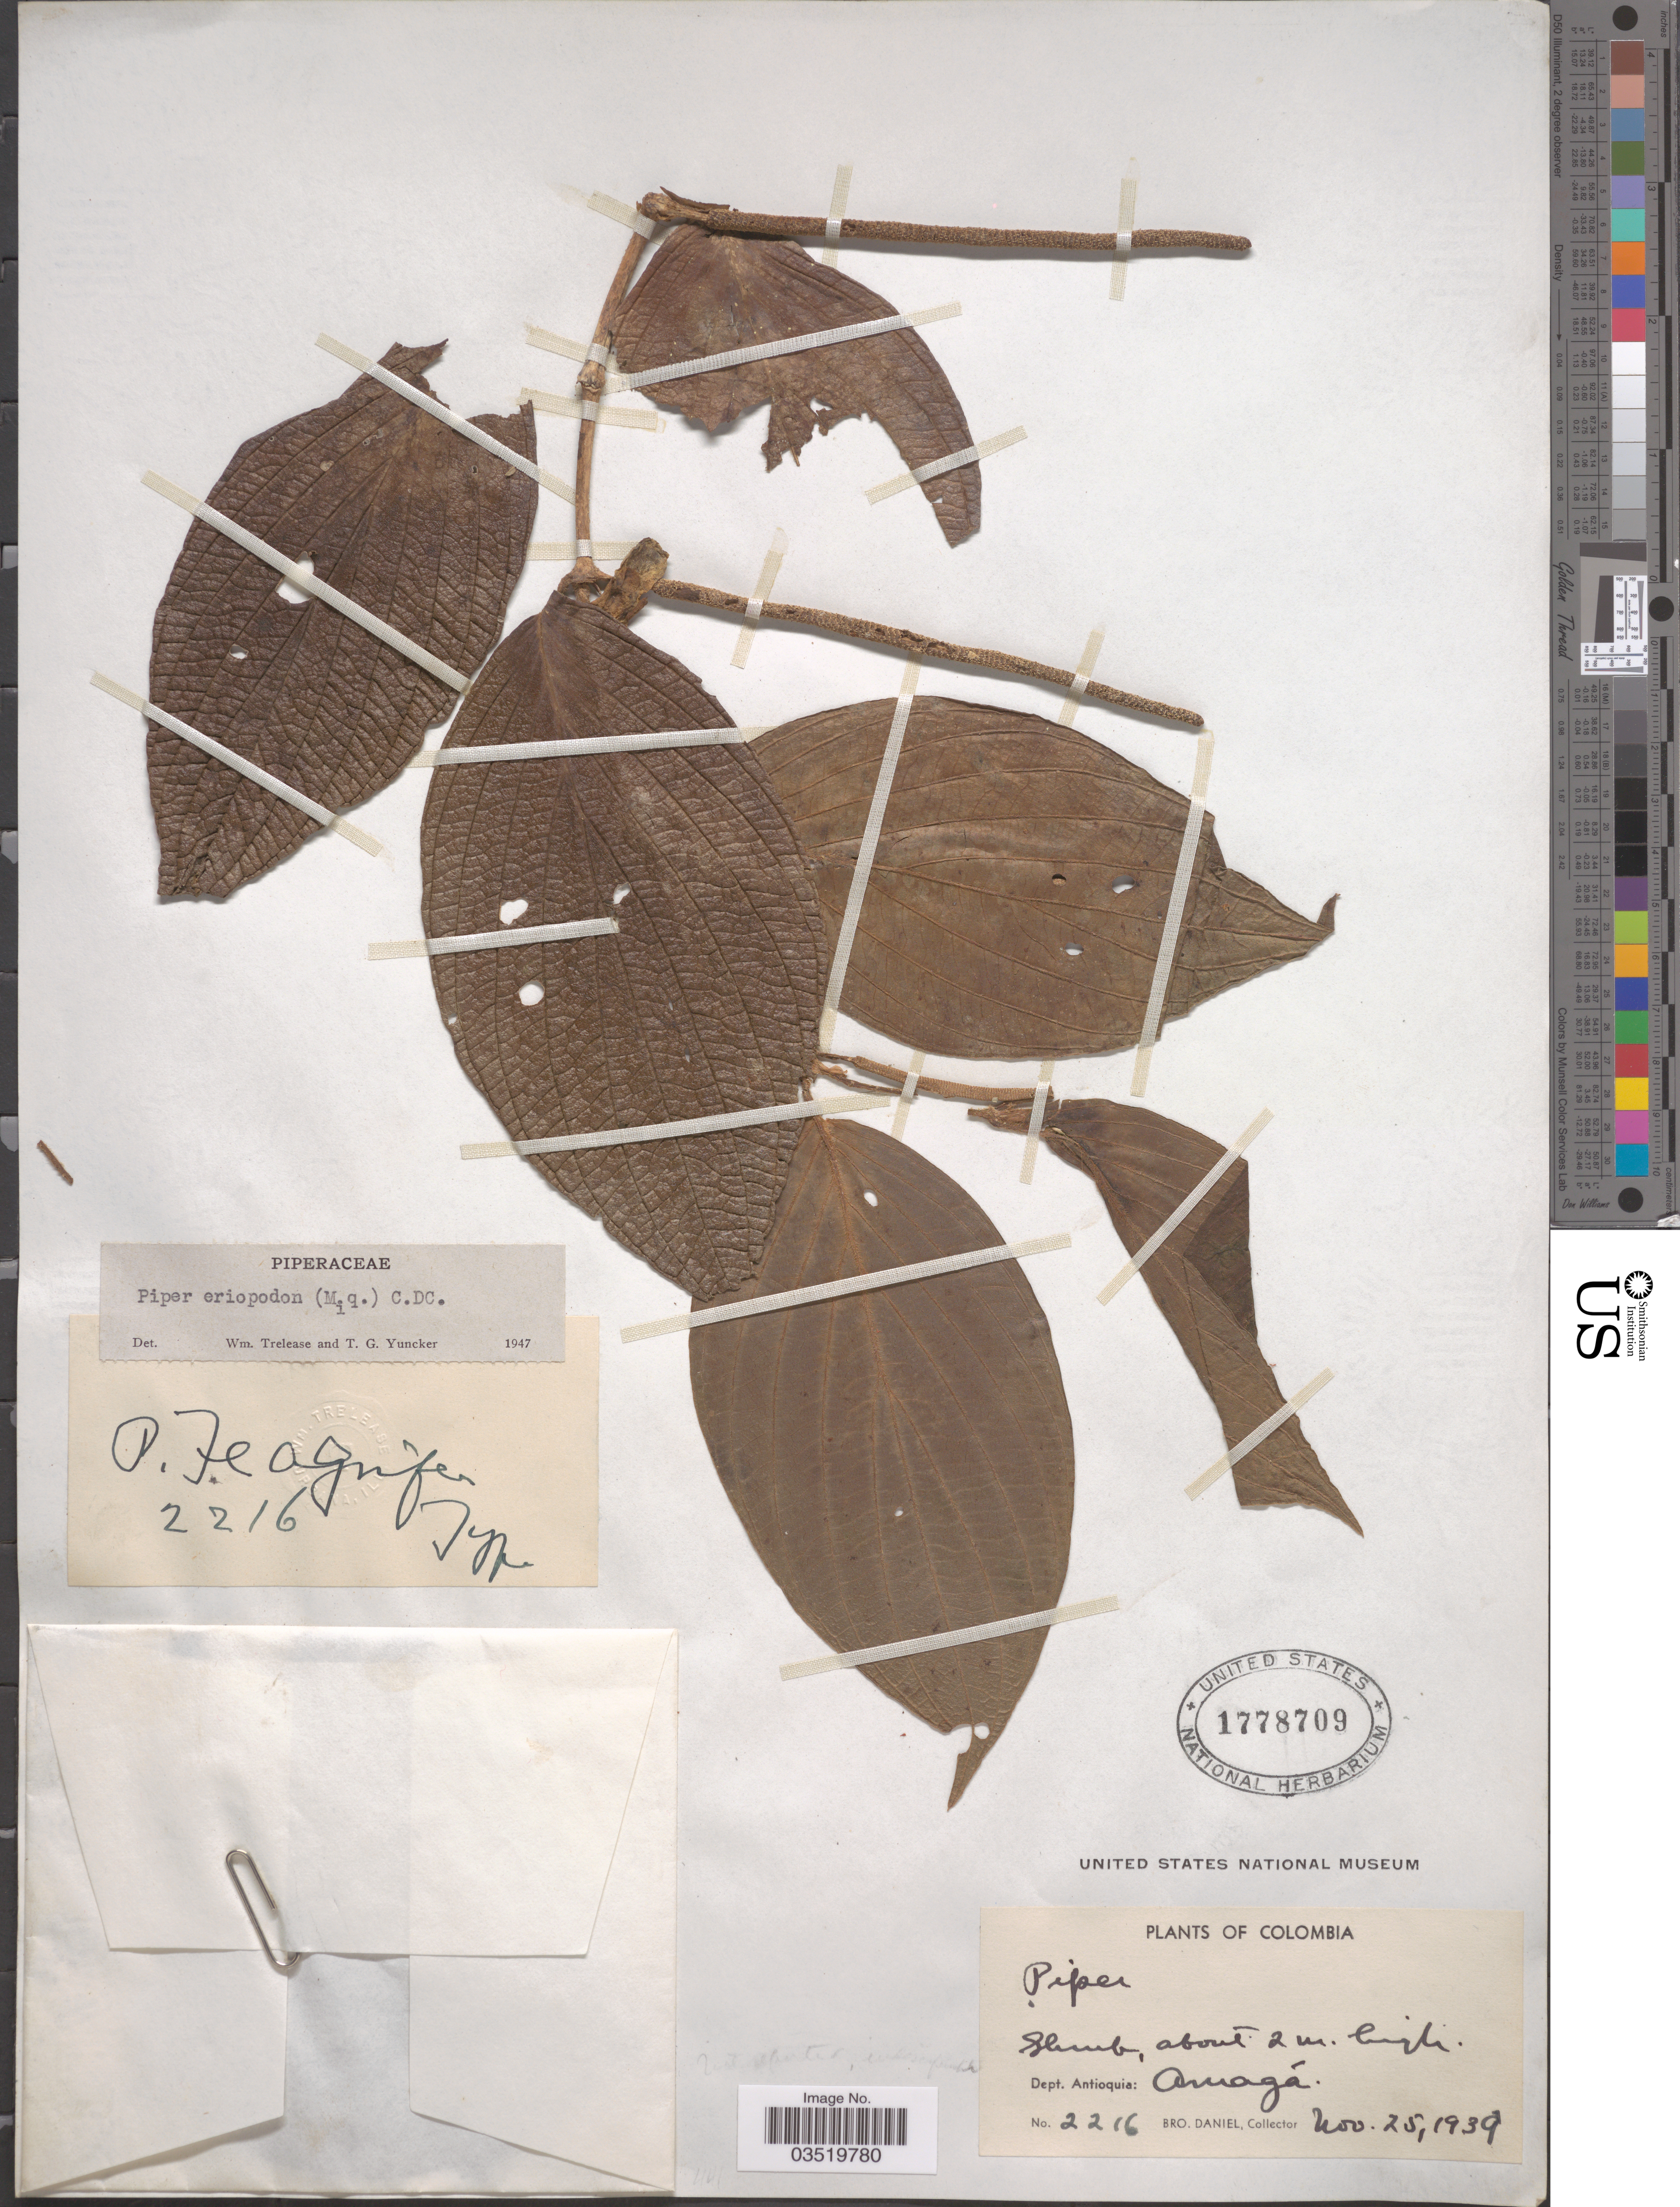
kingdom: Plantae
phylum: Tracheophyta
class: Magnoliopsida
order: Piperales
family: Piperaceae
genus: Piper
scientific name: Piper eriopodon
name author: C. DC.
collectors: Bro. Daniel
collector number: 2216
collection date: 1939-11-25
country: Colombia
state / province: Antioquia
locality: Dept. Antioquia: Amagá.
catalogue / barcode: US 1778709